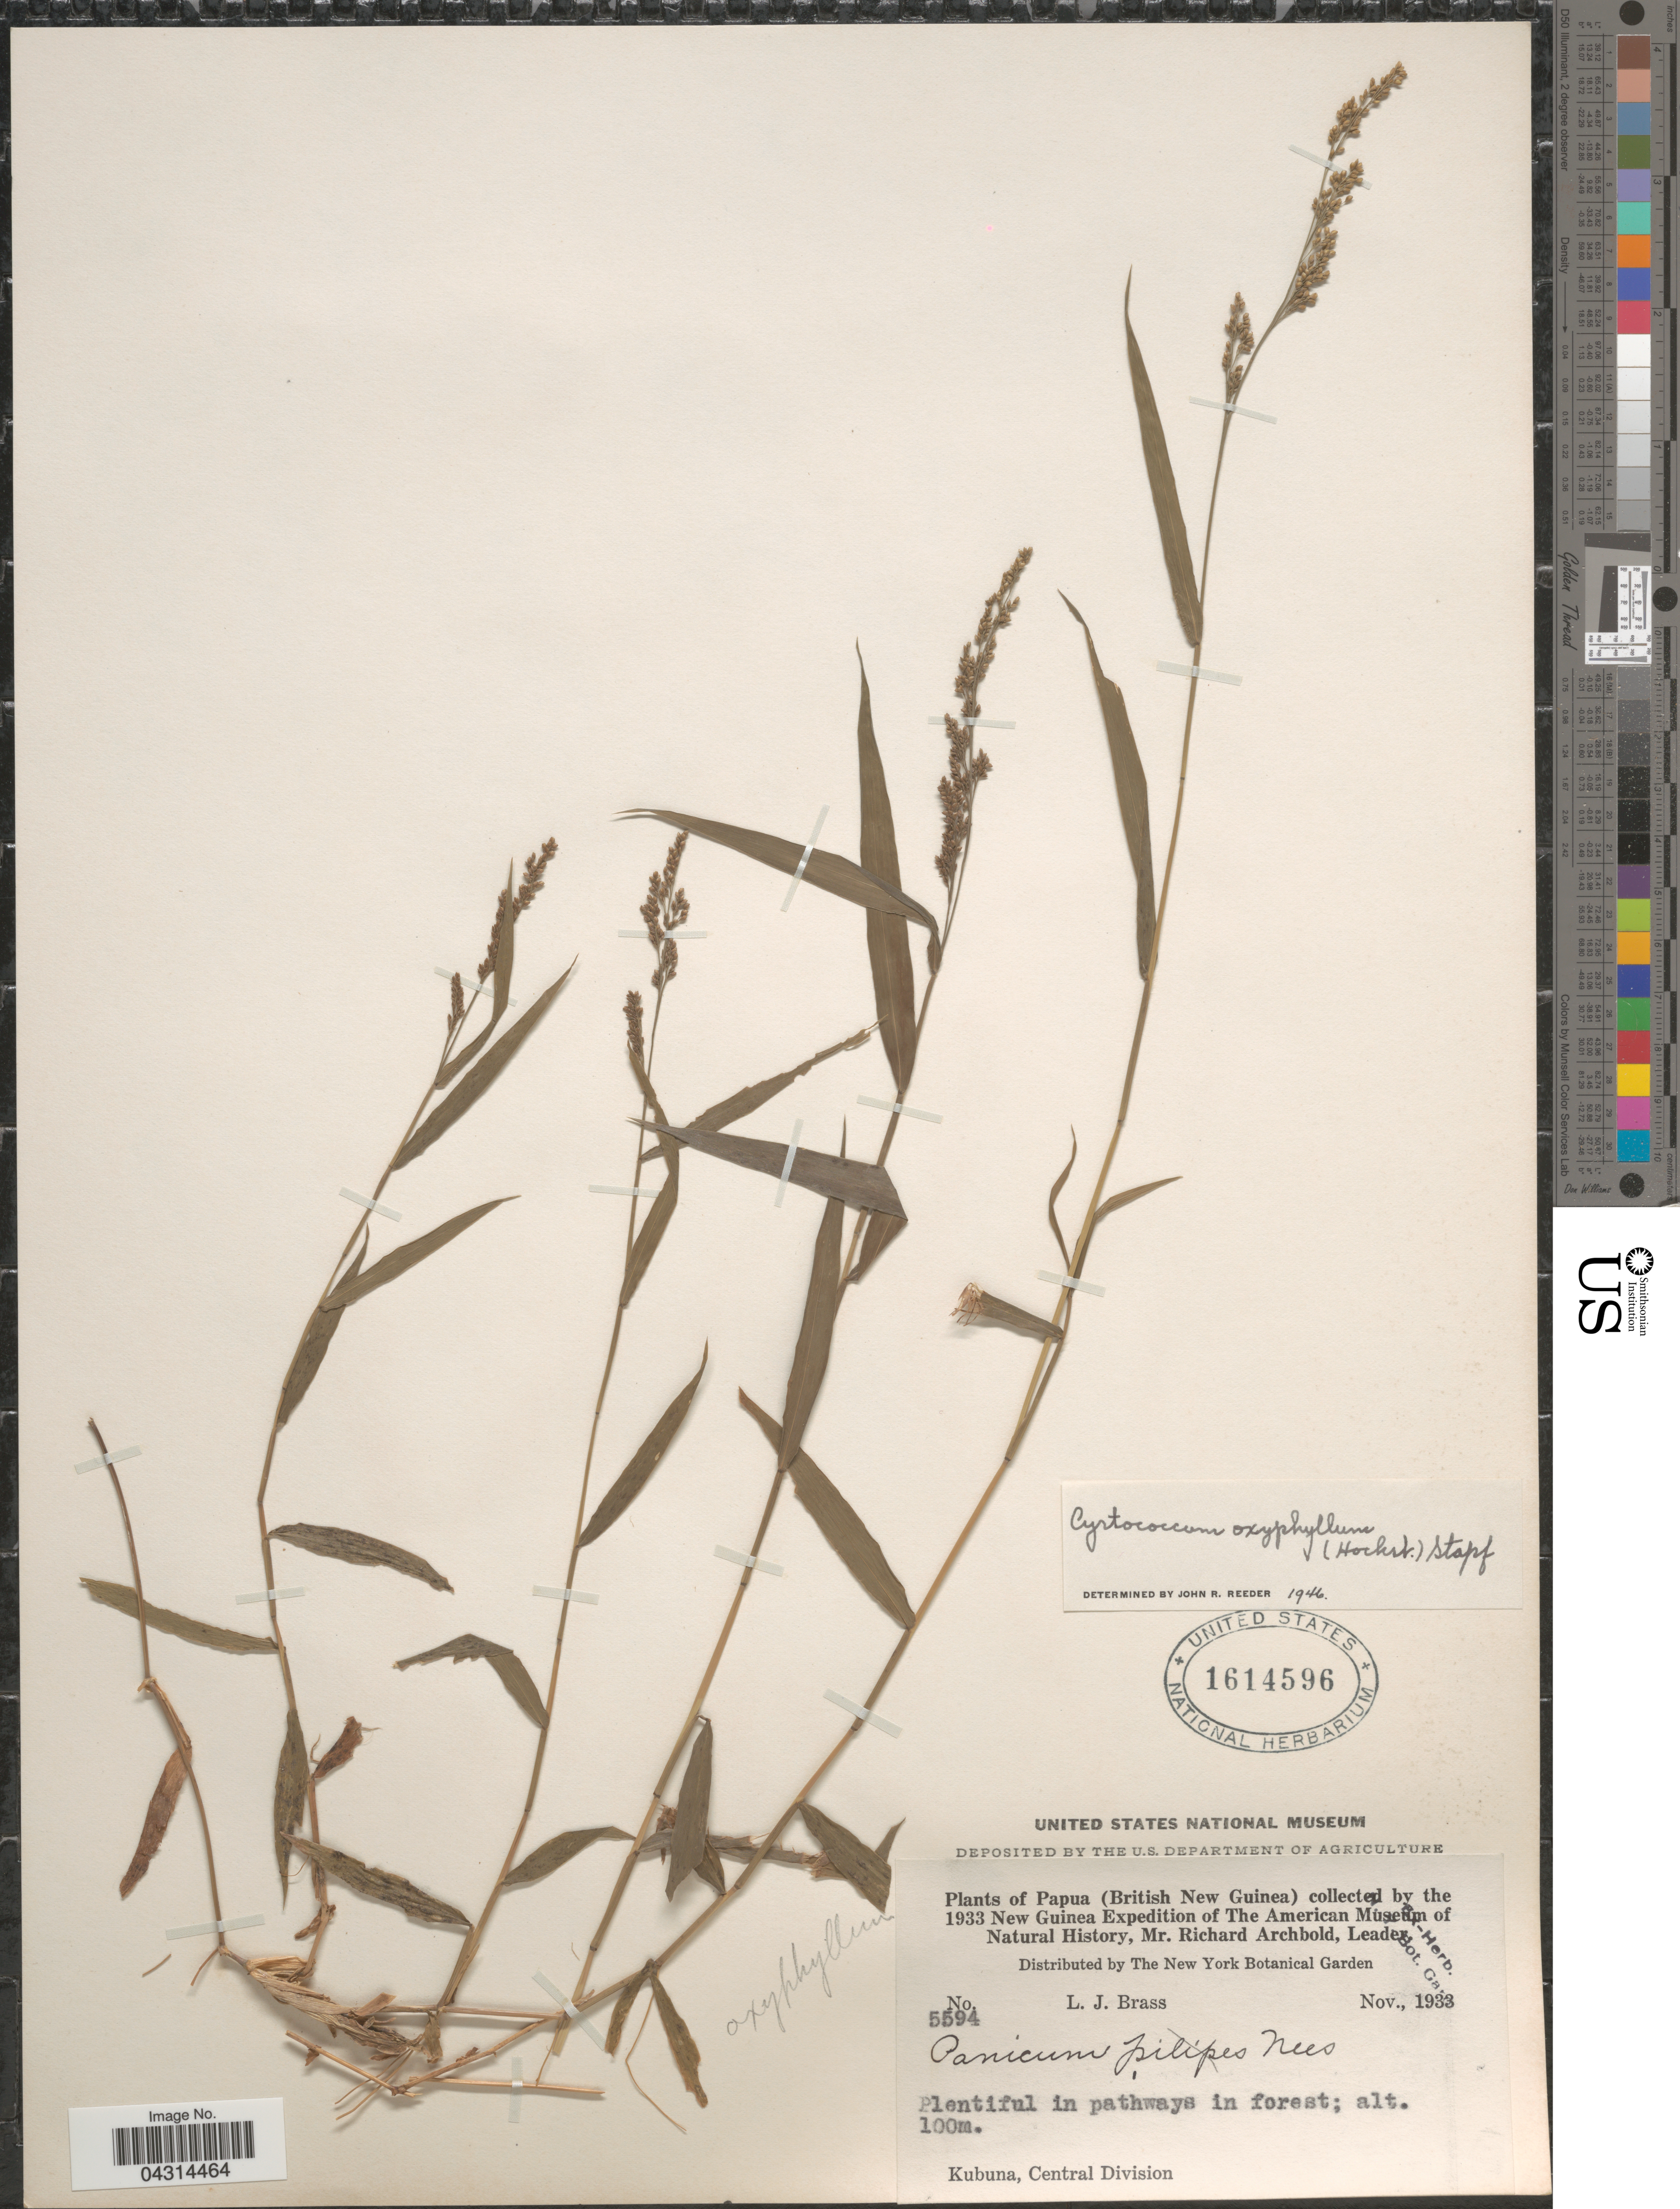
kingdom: Plantae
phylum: Tracheophyta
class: Liliopsida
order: Poales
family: Poaceae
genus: Cyrtococcum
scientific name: Cyrtococcum oxyphyllum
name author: (Steud.) Stapf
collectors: L. J. Brass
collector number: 5594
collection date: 1933-11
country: Papua New Guinea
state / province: Central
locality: Papua (British New Guinea). The 1933 New Guinea Expedition of The American Museum of Natural History. Kabuna, Central Division.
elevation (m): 100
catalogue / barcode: US 1614596